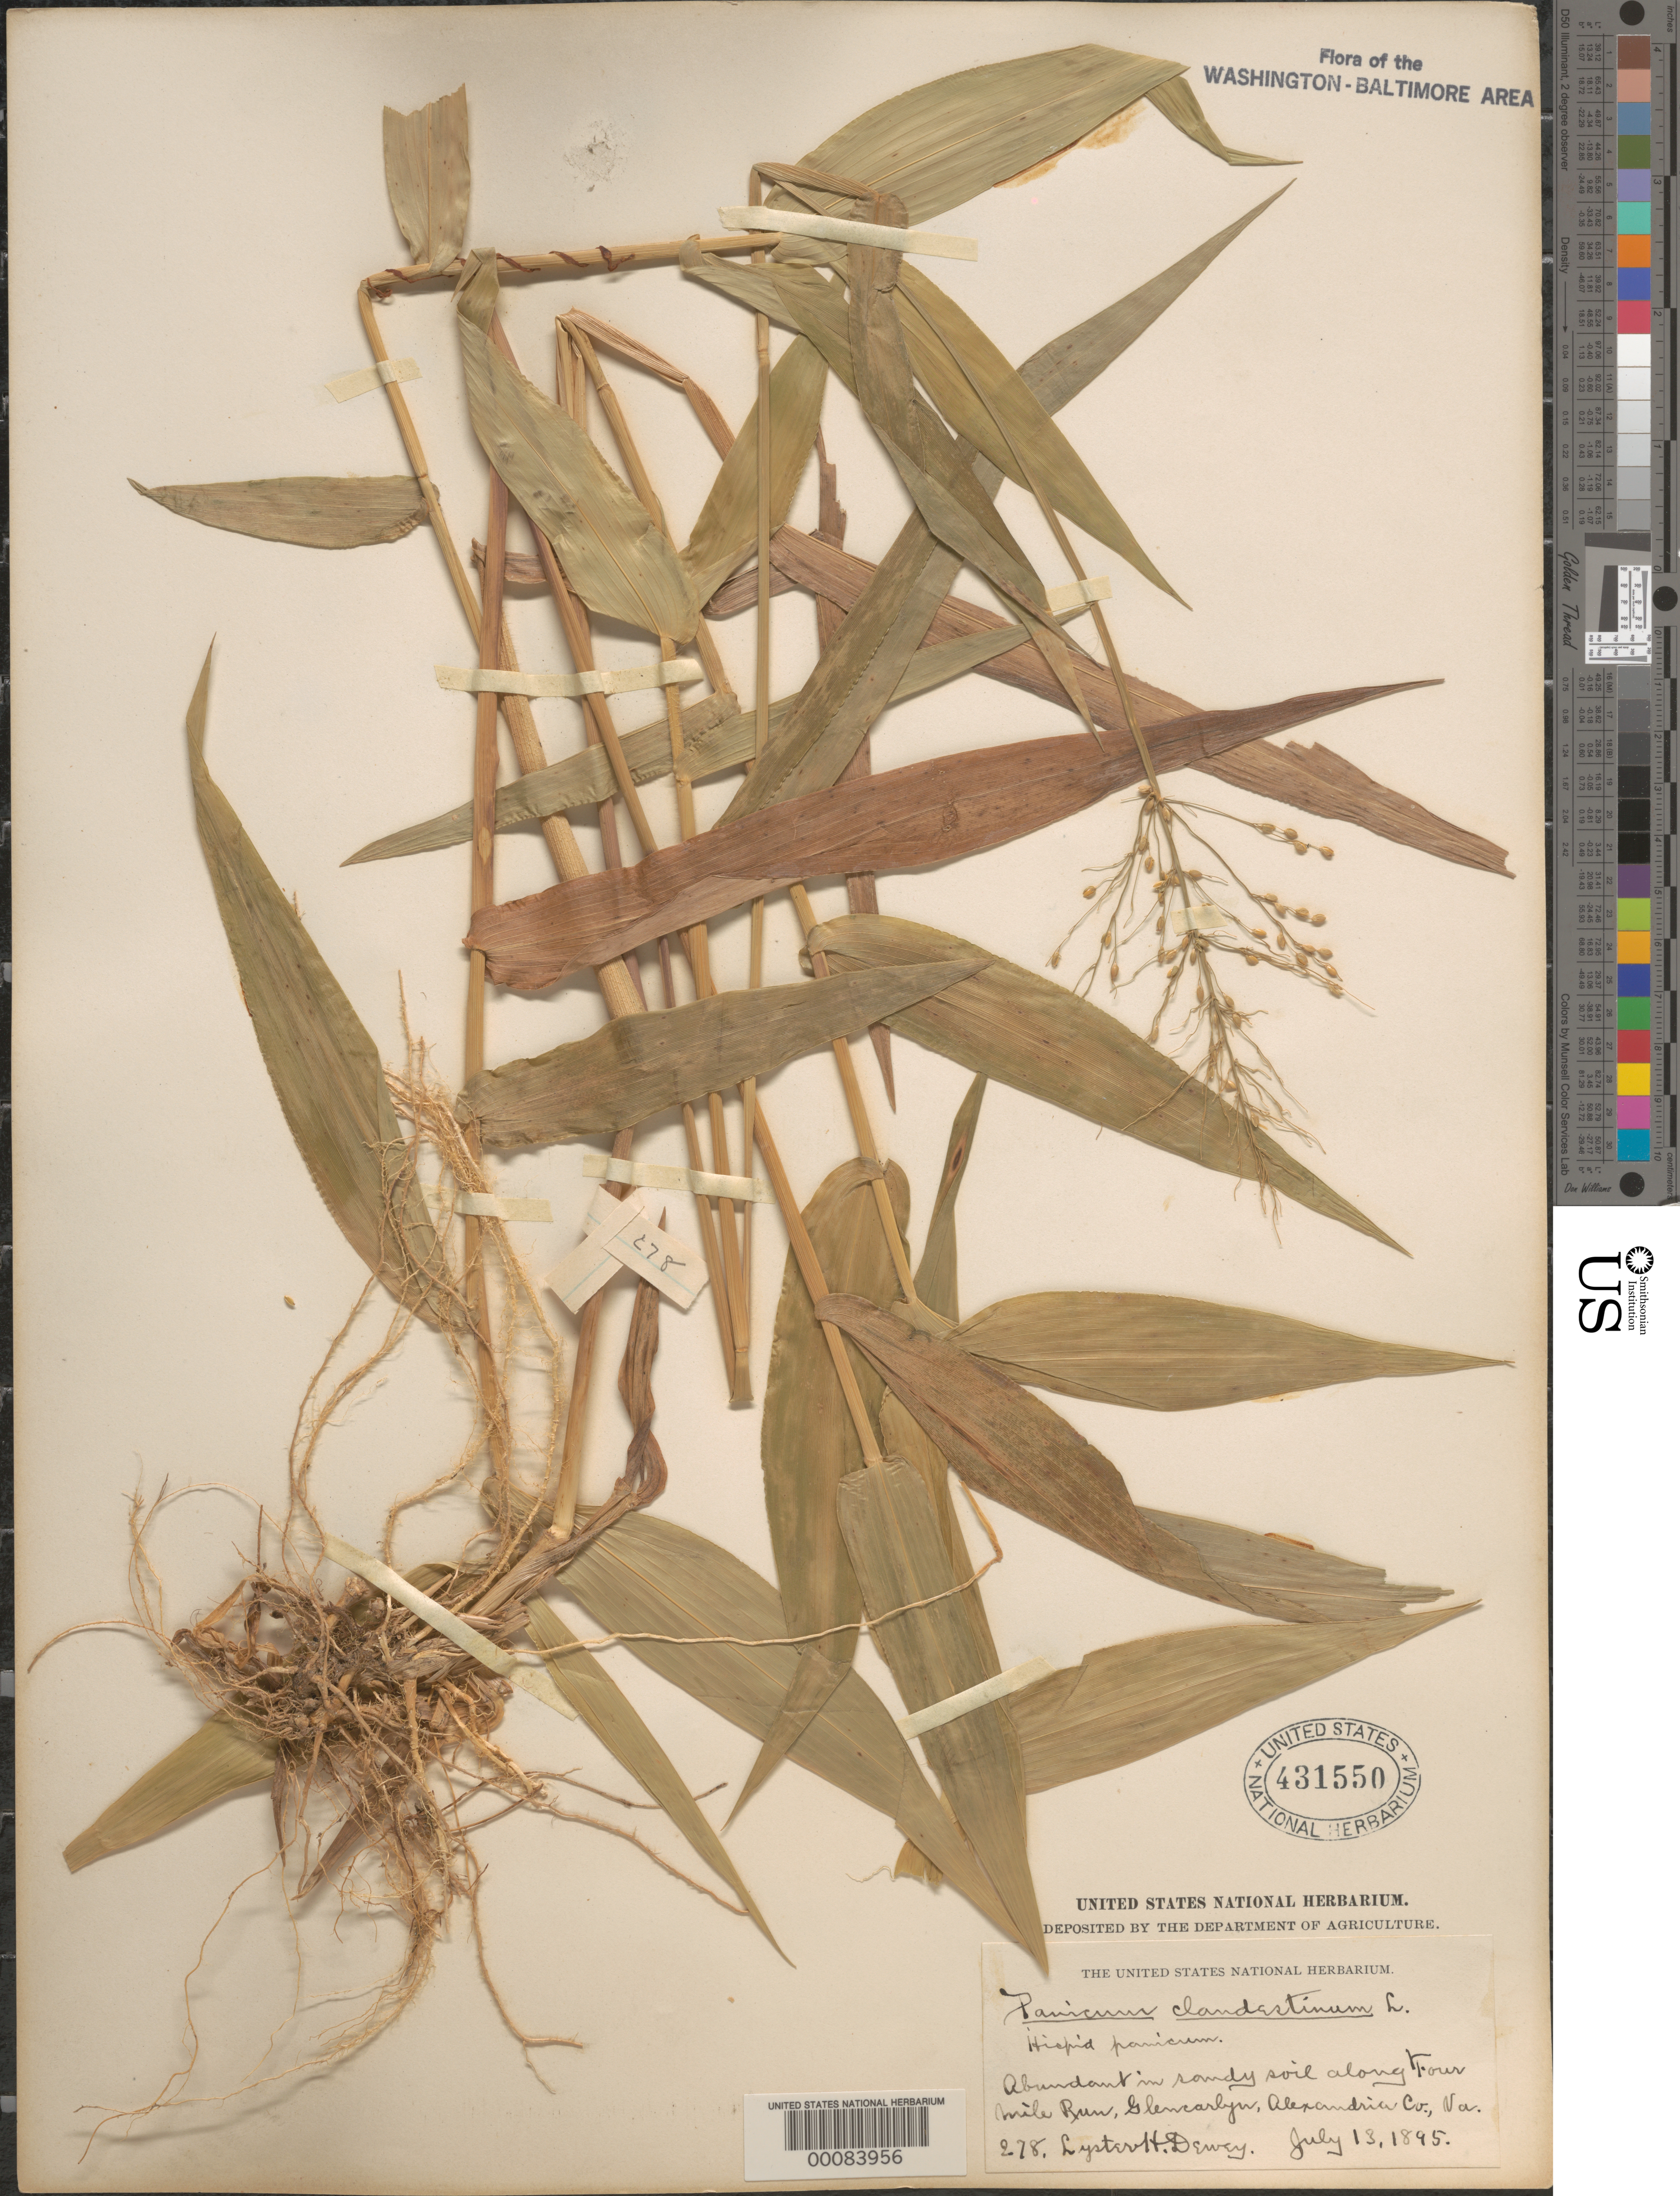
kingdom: Plantae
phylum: Tracheophyta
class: Liliopsida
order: Poales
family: Poaceae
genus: Dichanthelium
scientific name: Dichanthelium clandestinum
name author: (L.) Gould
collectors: L. H. Dewey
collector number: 278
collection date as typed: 13 Jul 1895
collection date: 1895-07-13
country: United States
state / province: Virginia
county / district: Arlington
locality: Four Mile Run, Glencarlyn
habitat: Sandy soil, trailside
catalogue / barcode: US 431550